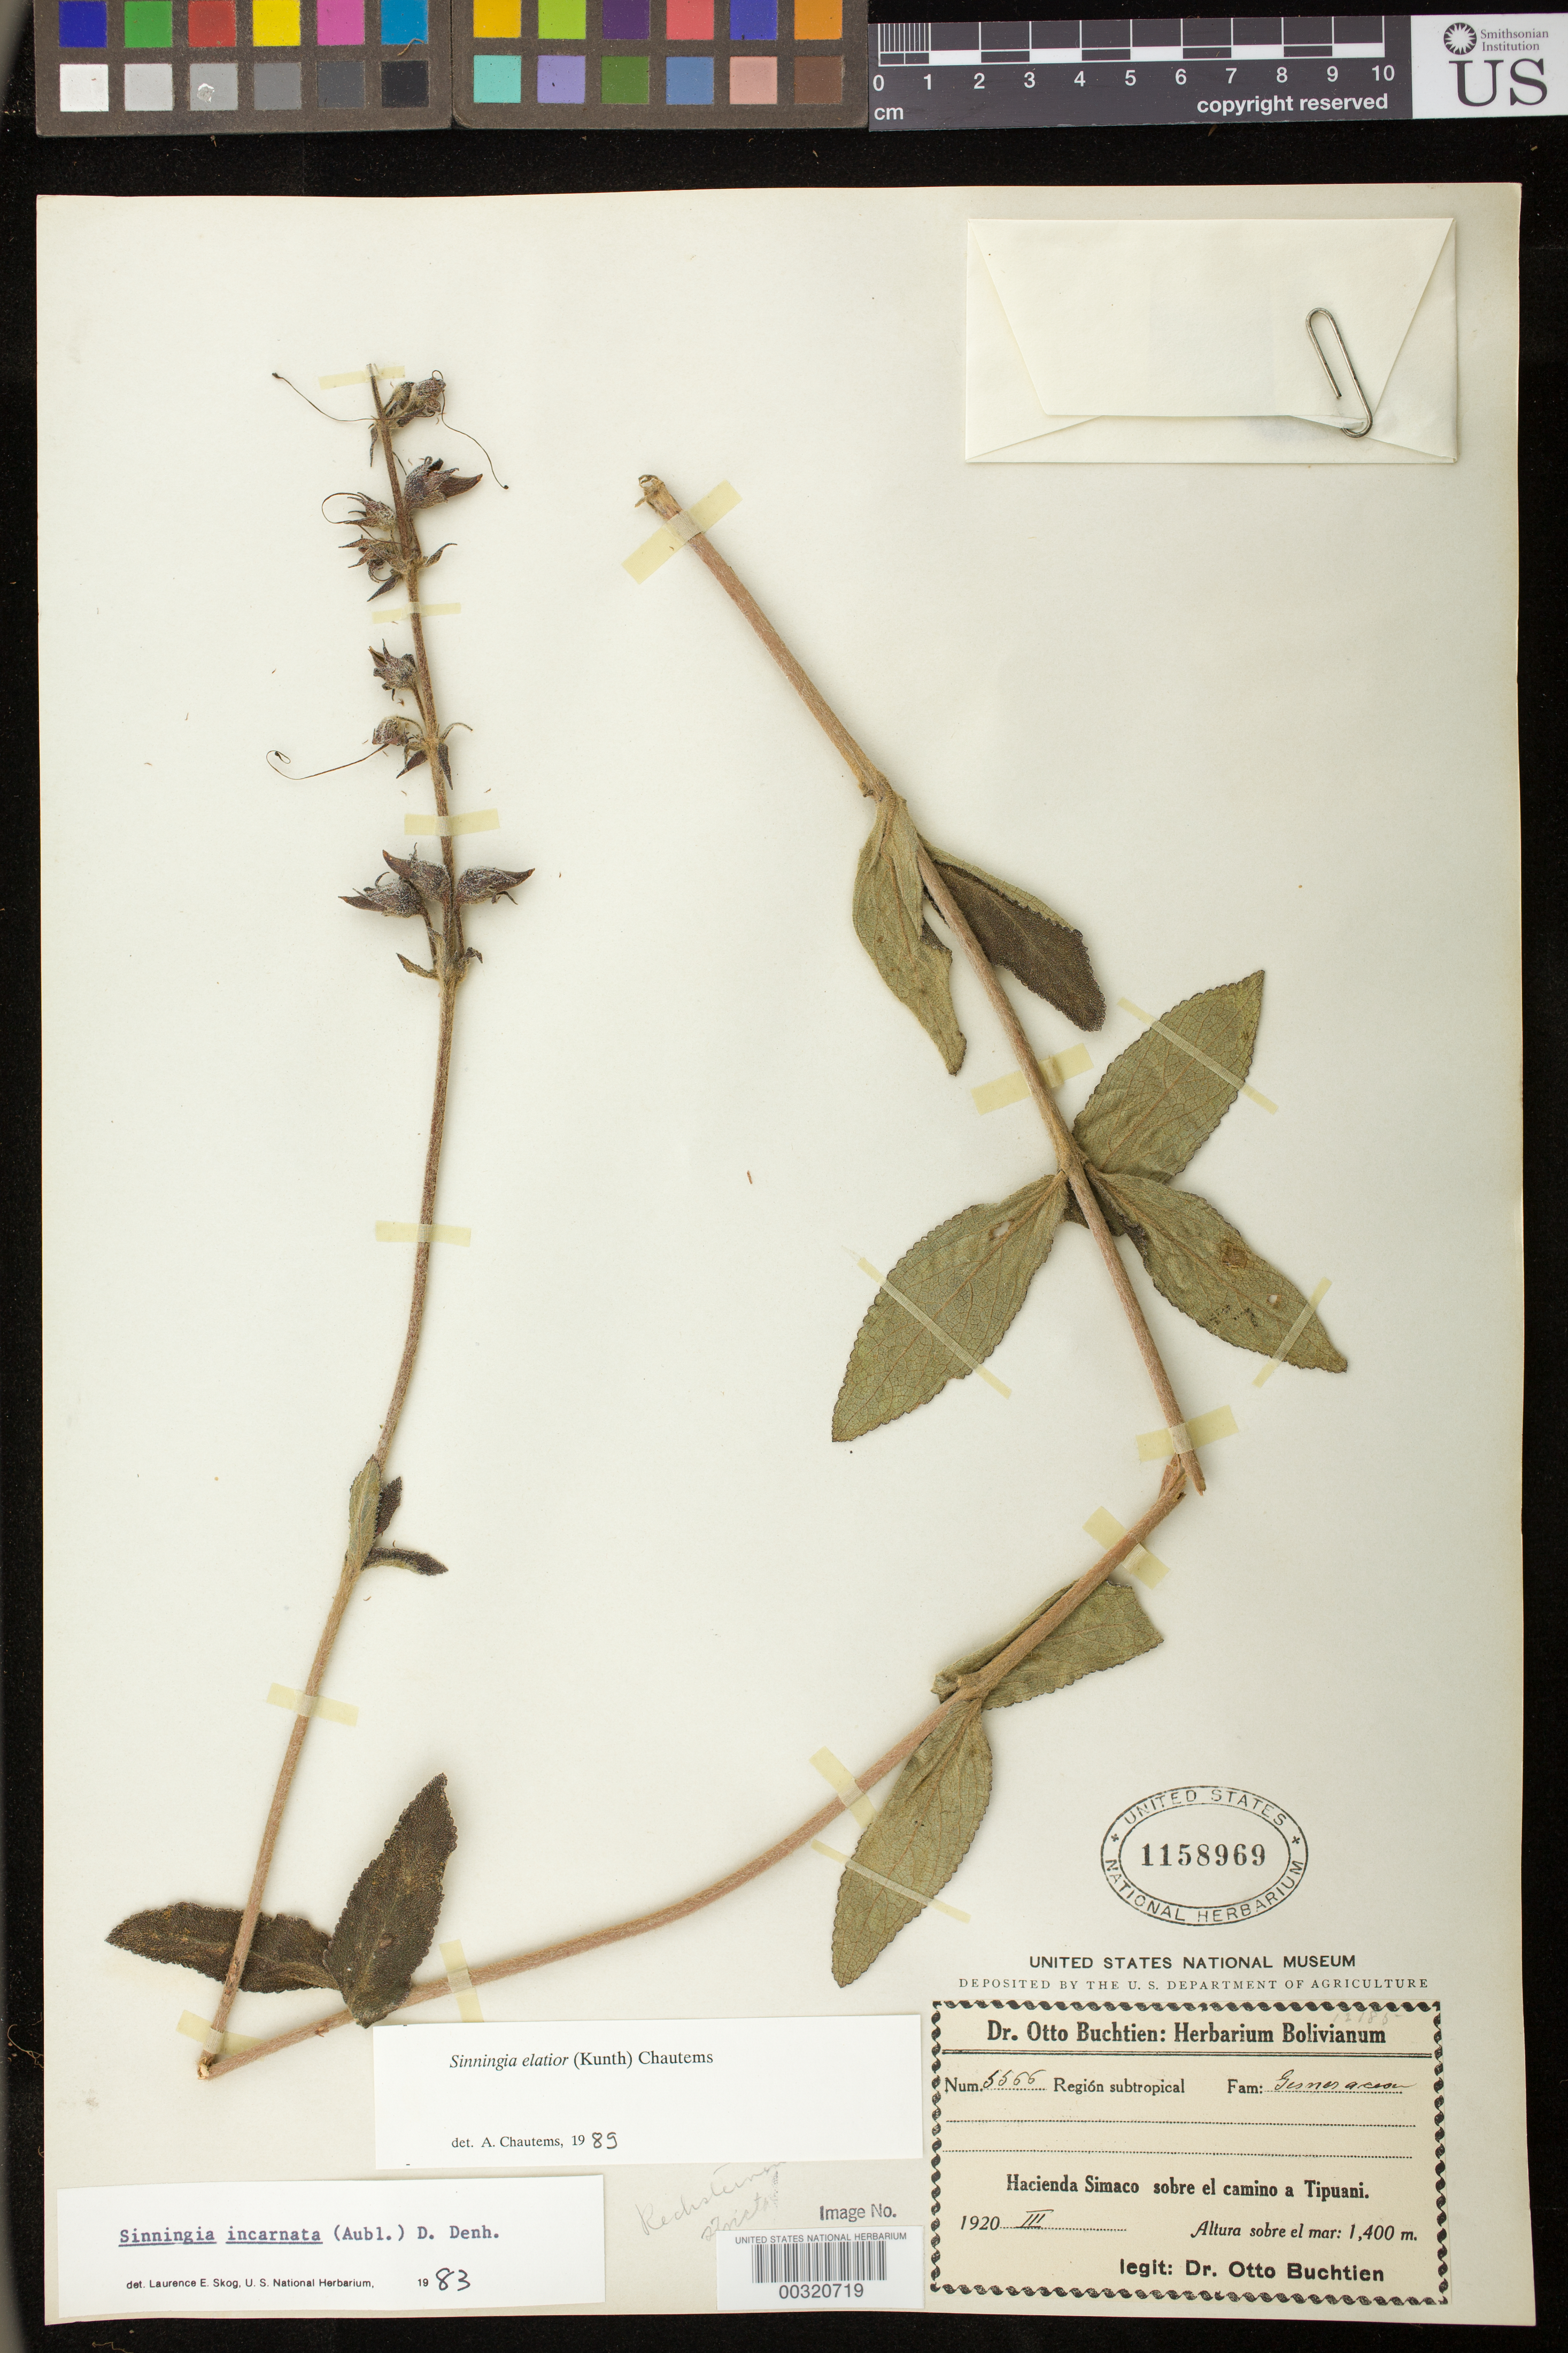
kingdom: Plantae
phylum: Tracheophyta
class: Magnoliopsida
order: Lamiales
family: Gesneriaceae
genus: Sinningia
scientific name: Sinningia elatior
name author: (Kunth) Chautems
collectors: O. Buchtien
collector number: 5566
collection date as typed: Mar 1920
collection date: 1920-03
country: Bolivia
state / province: La Paz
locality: Hacienda Simaco above the road to Tipuani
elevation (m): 1400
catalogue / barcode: US 1158969